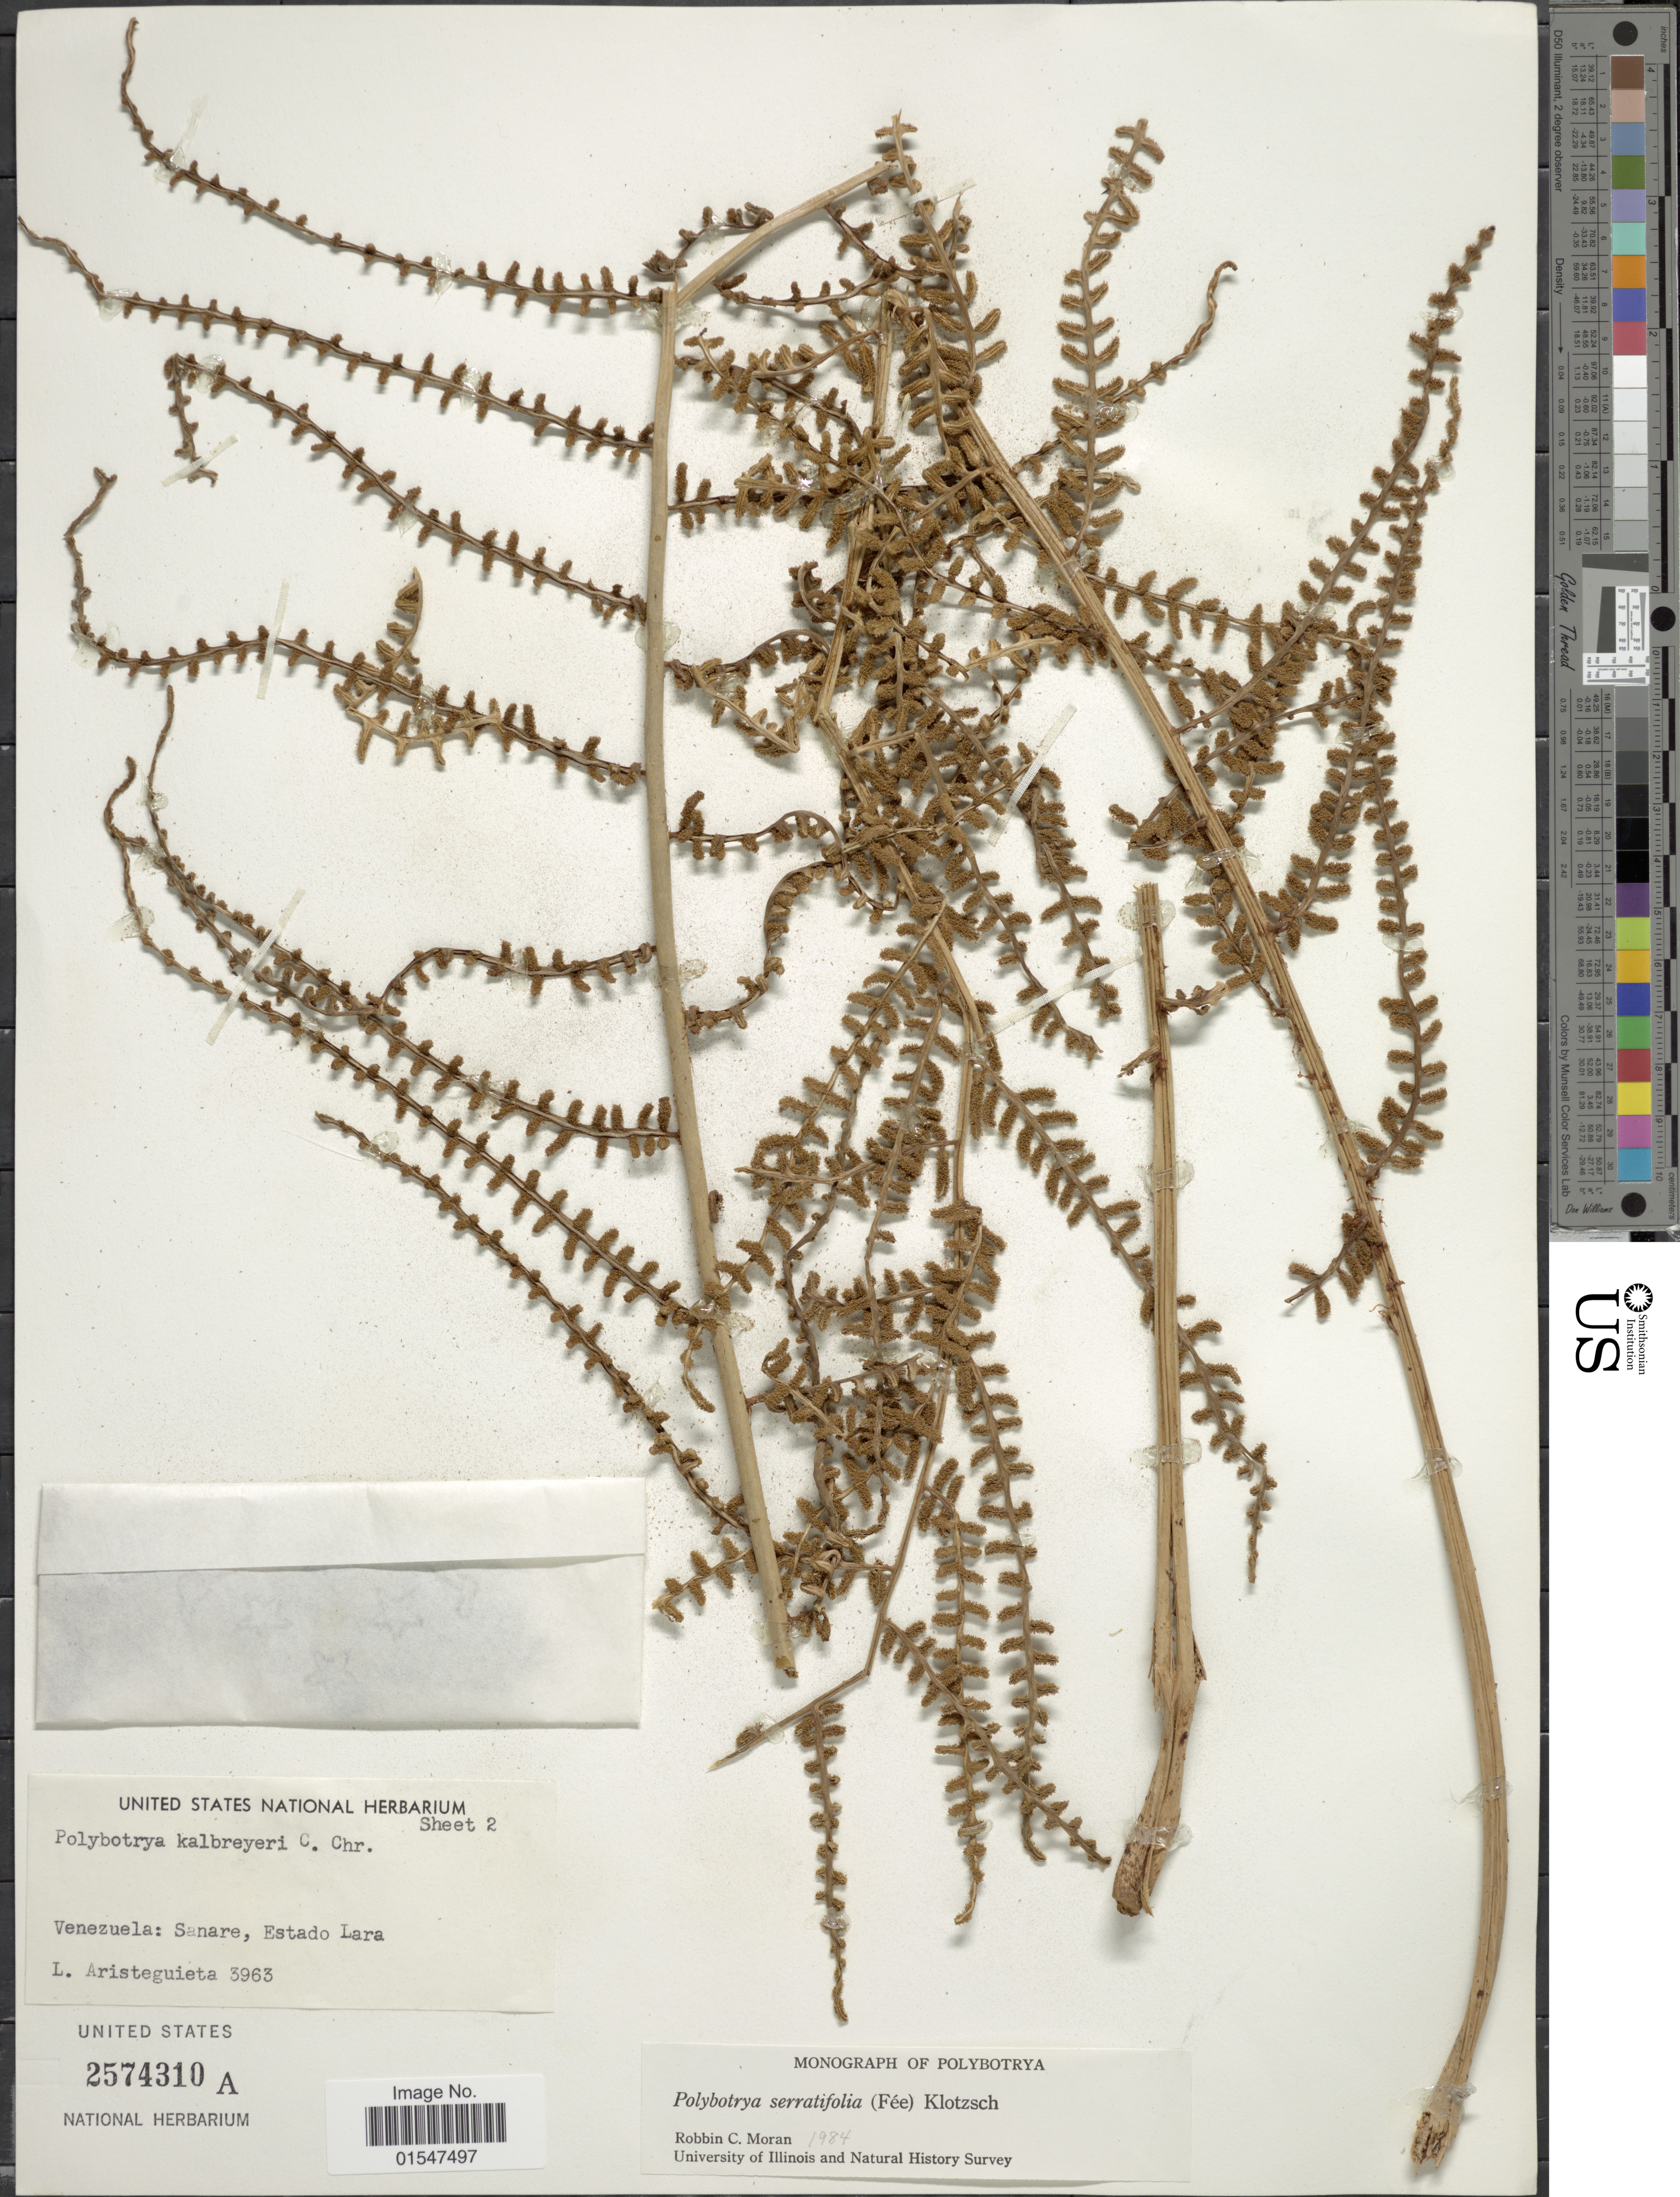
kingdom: Plantae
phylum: Tracheophyta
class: Polypodiopsida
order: Polypodiales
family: Dryopteridaceae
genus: Polybotrya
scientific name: Polybotrya serratifolia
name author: (Fée) Klotzsch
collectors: L. Aristeguieta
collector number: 3963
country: Venezuela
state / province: Lara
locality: Sanare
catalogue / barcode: US 2574310A